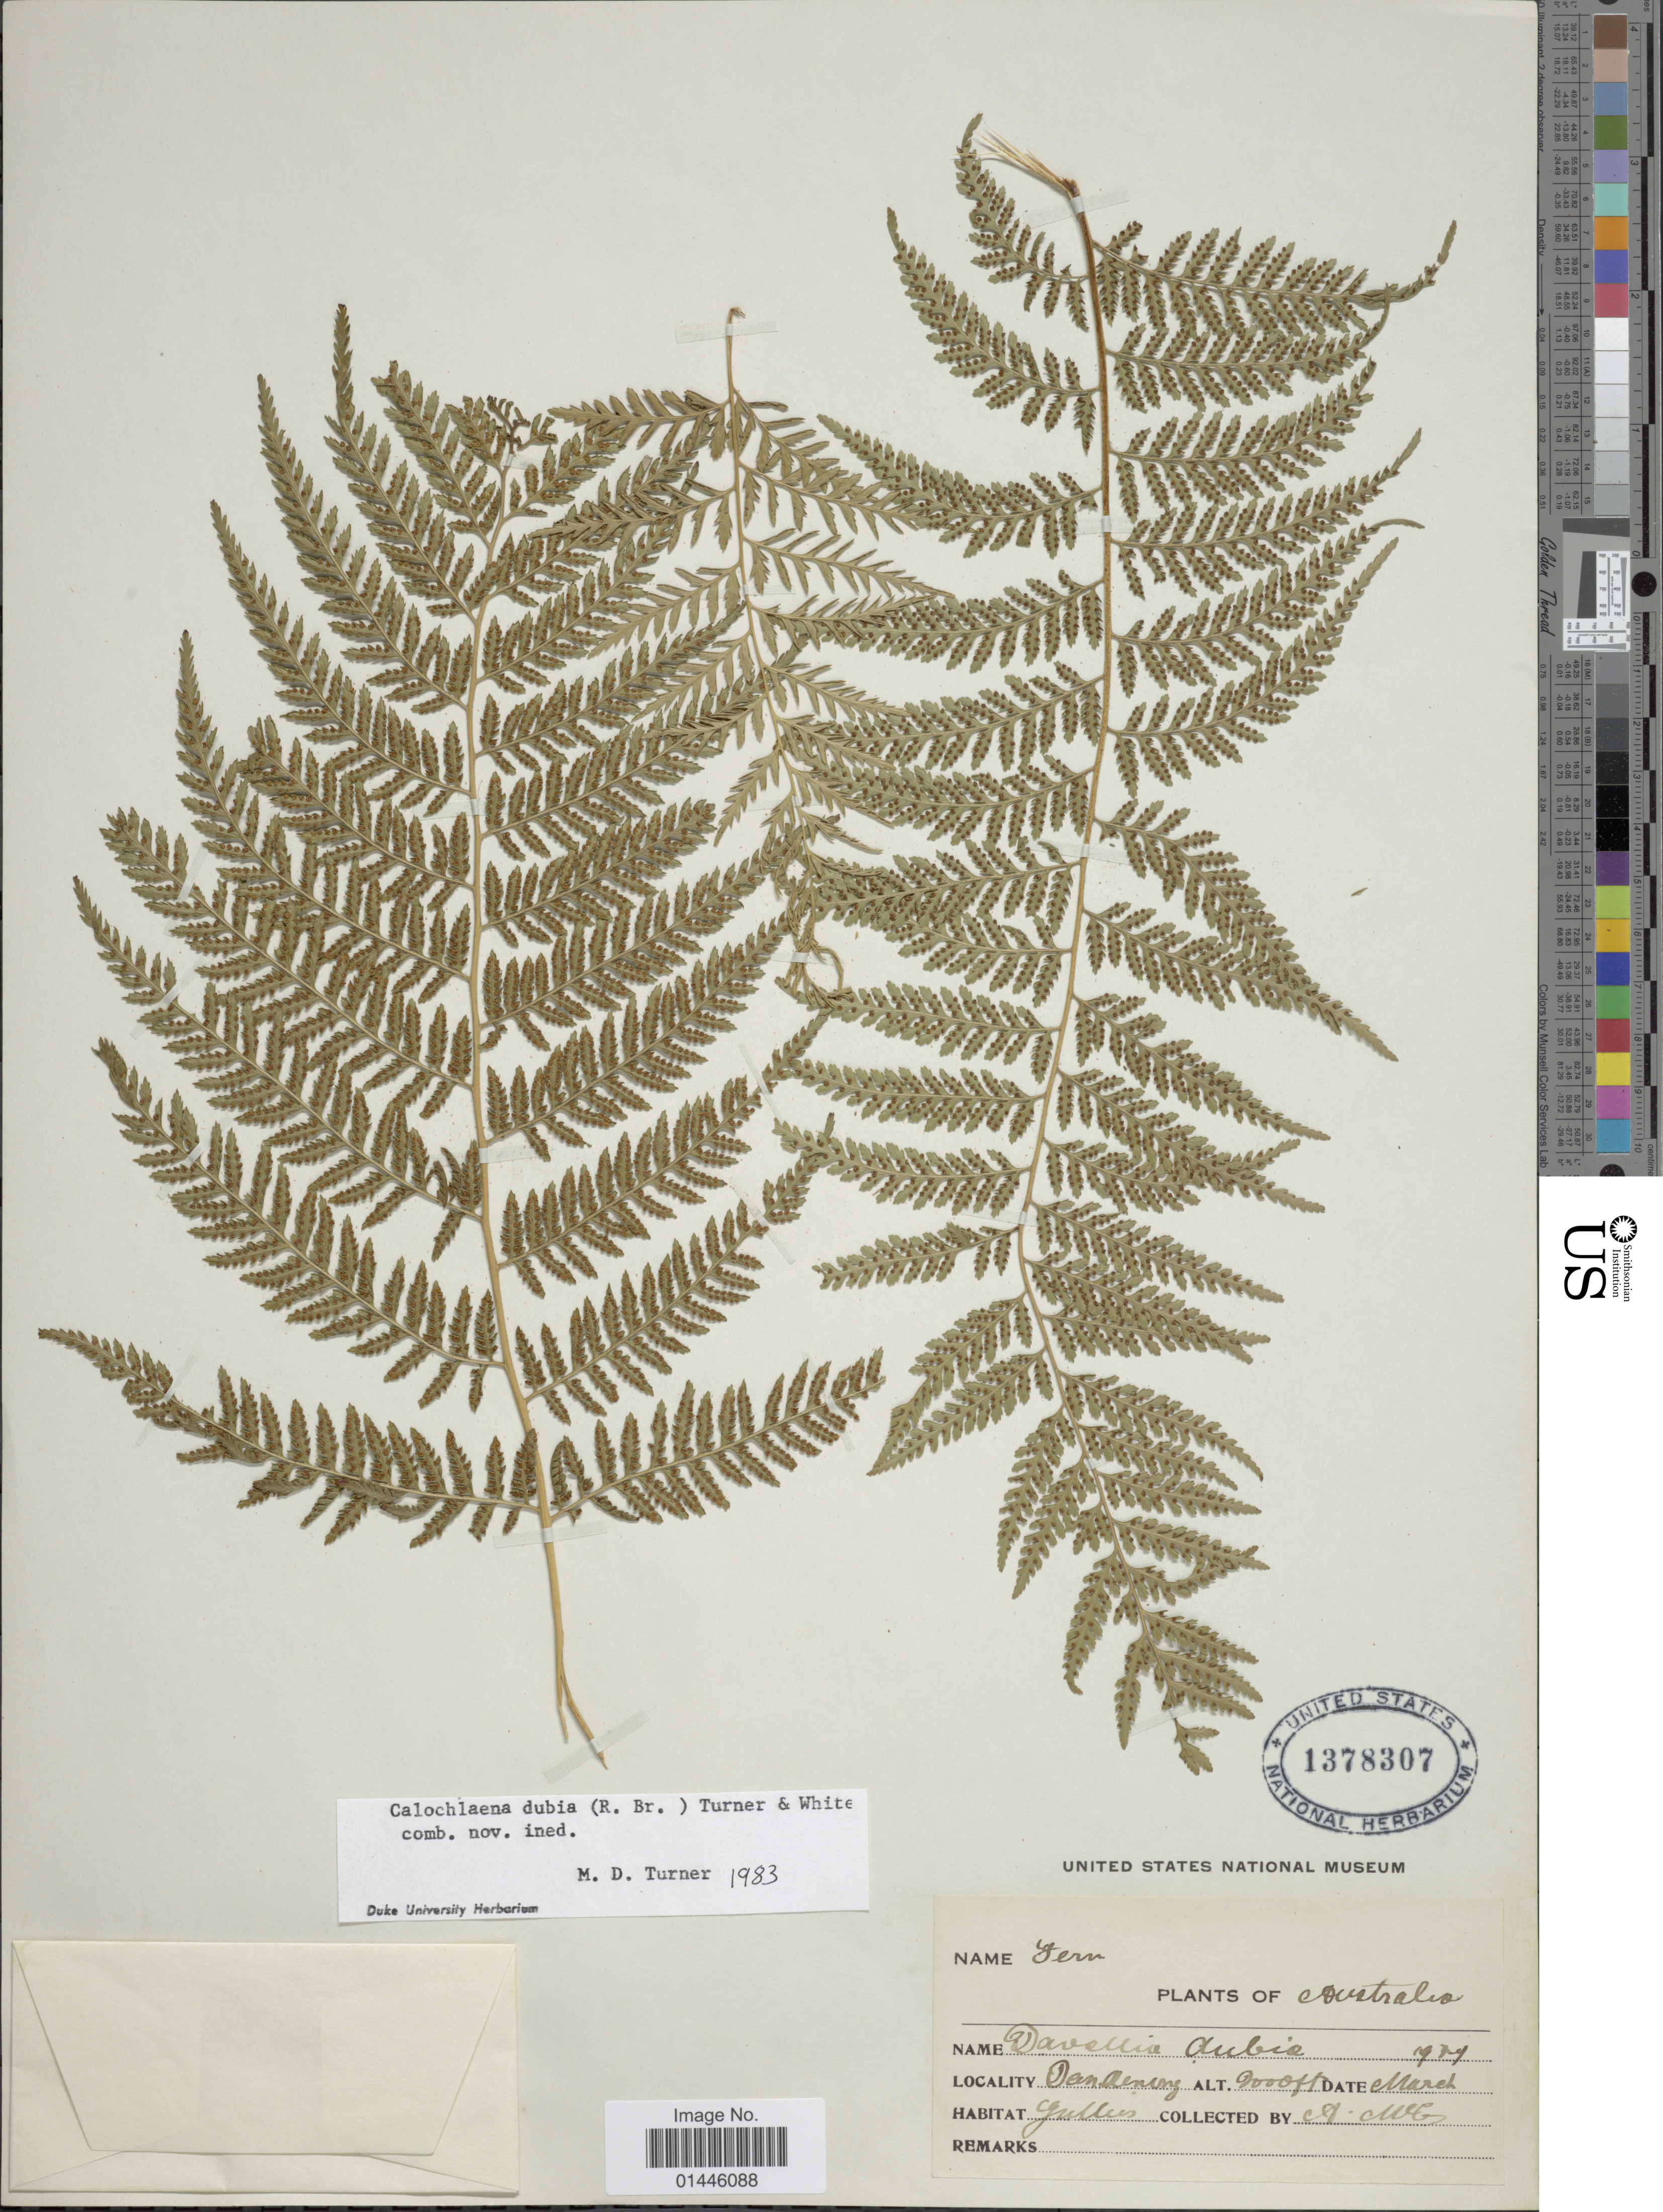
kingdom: Plantae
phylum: Tracheophyta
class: Polypodiopsida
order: Cyatheales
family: Dicksoniaceae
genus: Calochlaena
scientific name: Calochlaena dubia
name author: (R. Br.) M.D. Turner & R.A. White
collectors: A. MacCaskill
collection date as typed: or March 1929?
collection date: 1924-03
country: Australia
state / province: Victoria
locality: Dandenong, gullies.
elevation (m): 2743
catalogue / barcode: US 1378307